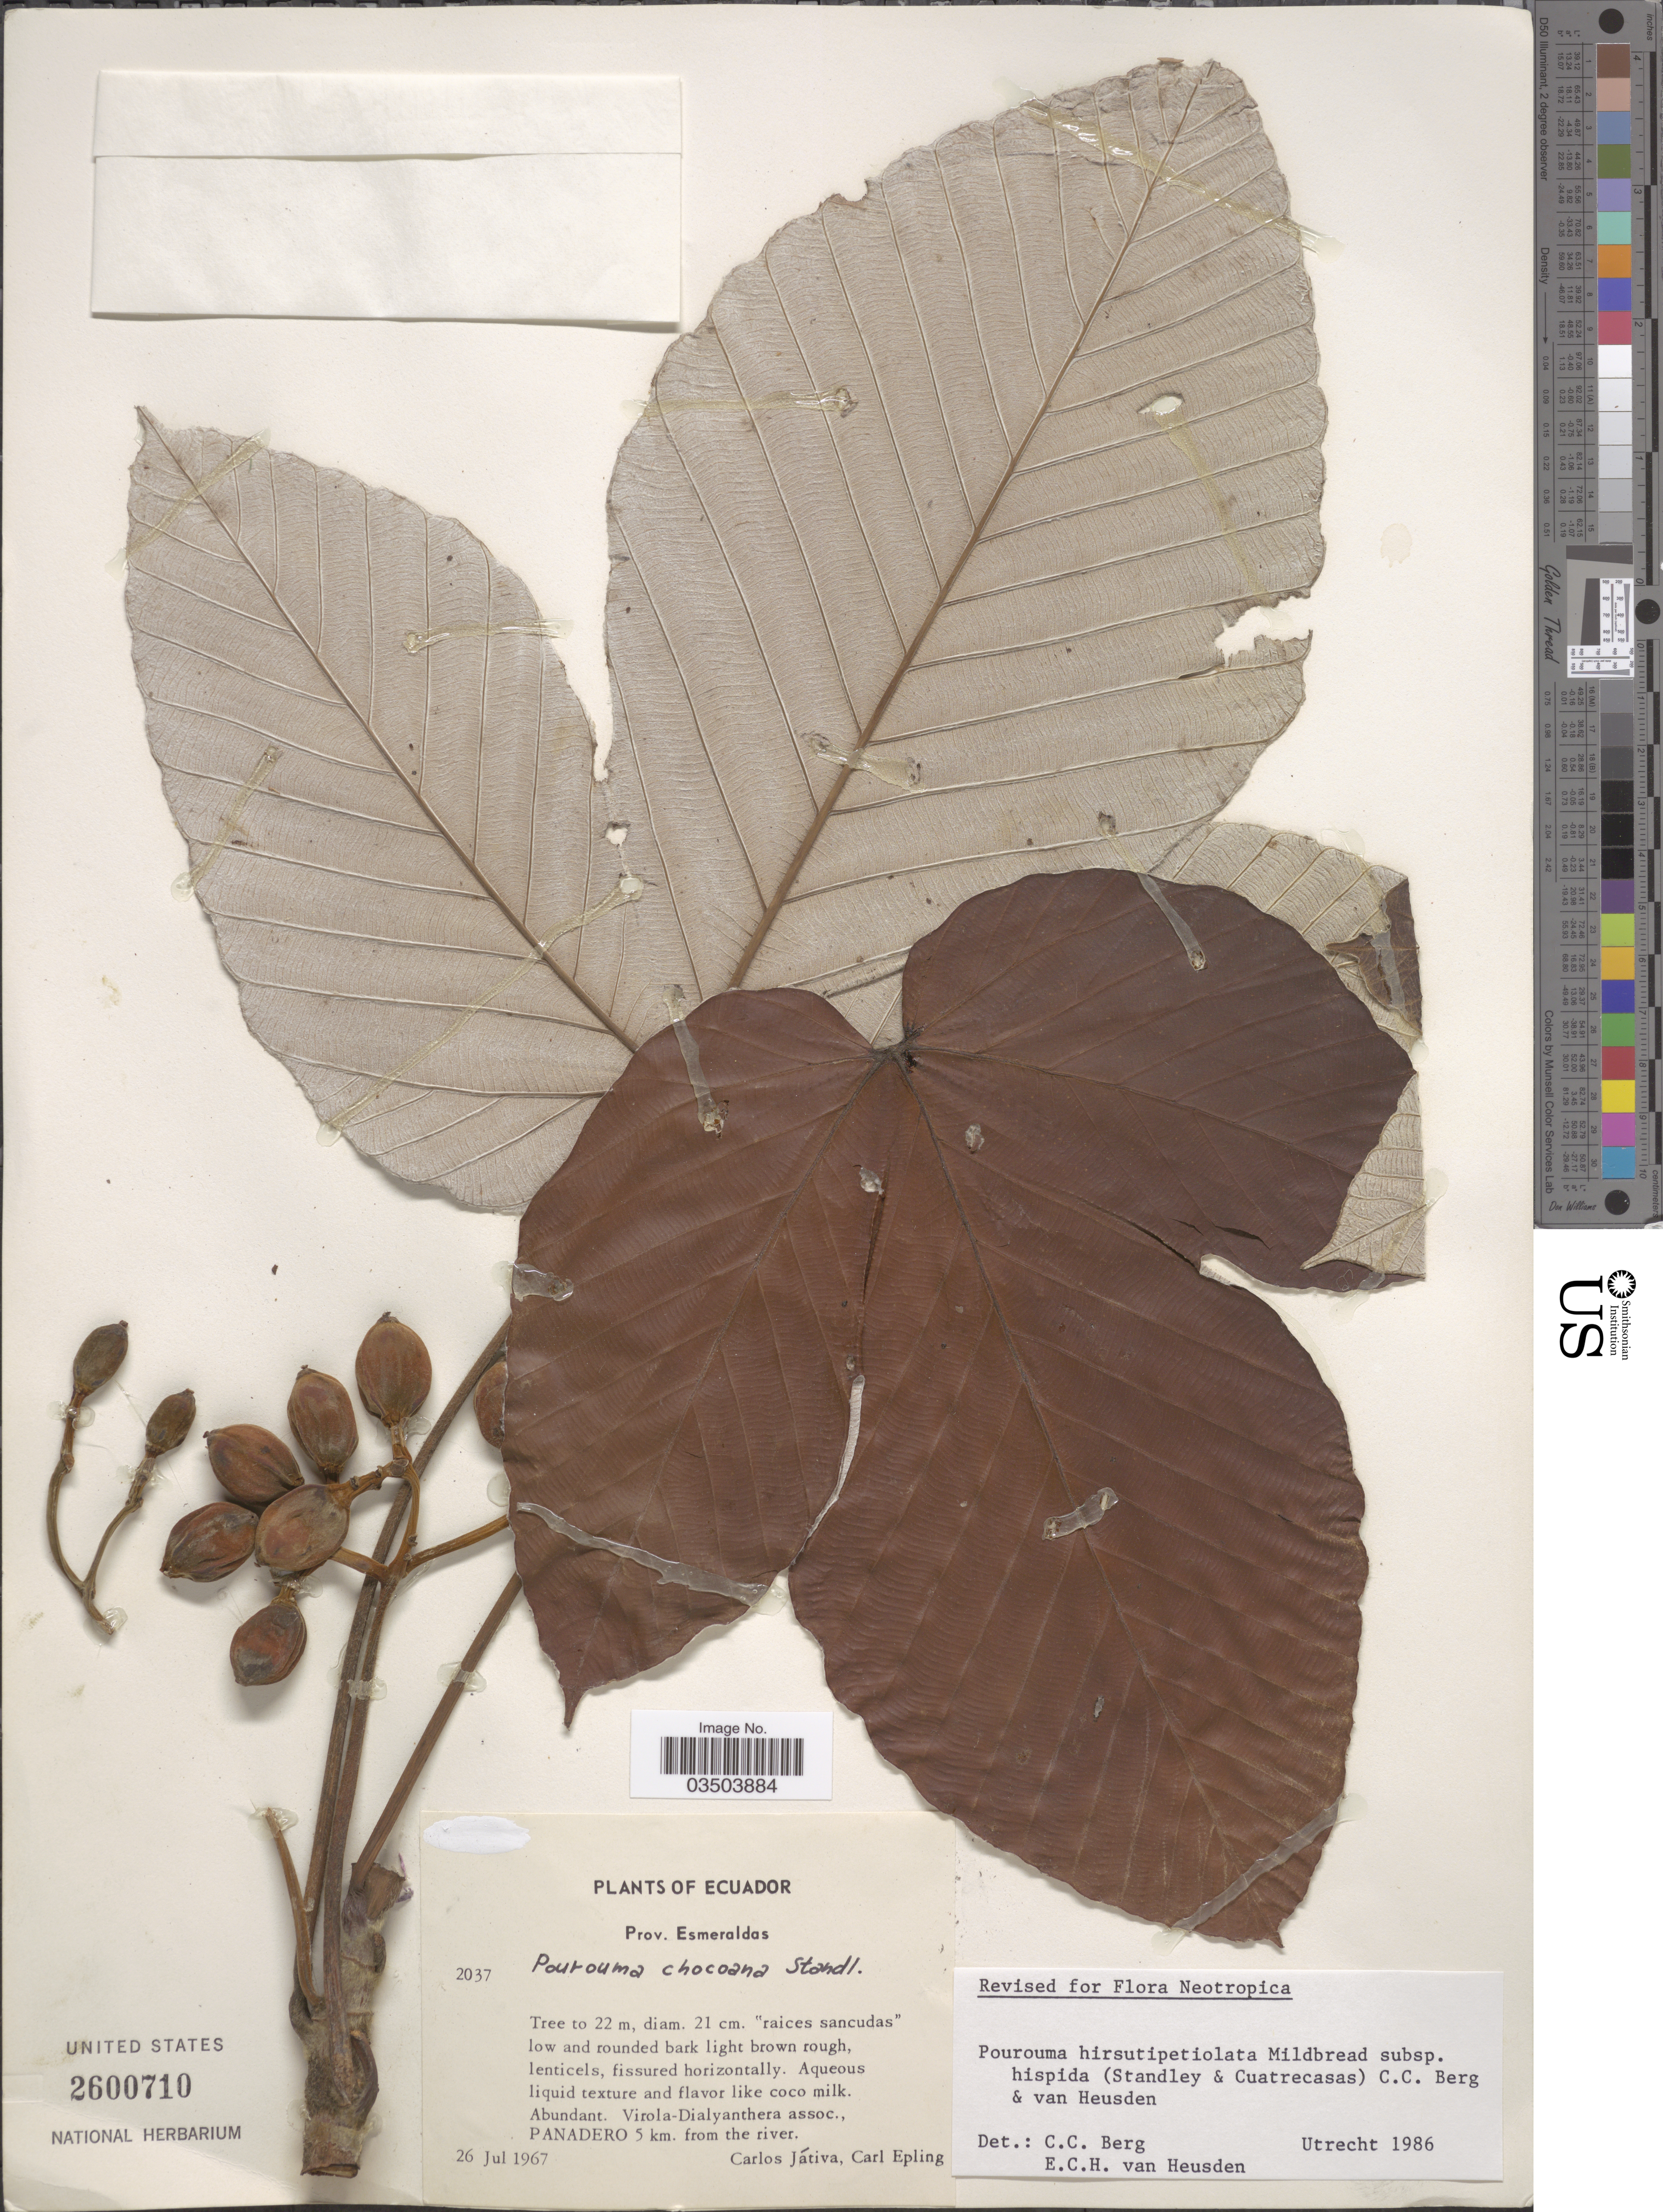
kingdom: Plantae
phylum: Tracheophyta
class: Magnoliopsida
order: Rosales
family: Urticaceae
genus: Pourouma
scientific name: Pourouma hirsutipetiolata subsp. hispida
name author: (Standl. & Cuatrec.) C.C. Berg & Heusden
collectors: C. D. Játiva & C. C. Epling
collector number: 2037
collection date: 1967-07-26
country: Ecuador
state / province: Esmeraldas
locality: Panadero 5 km. from the river.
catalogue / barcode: US 2600710